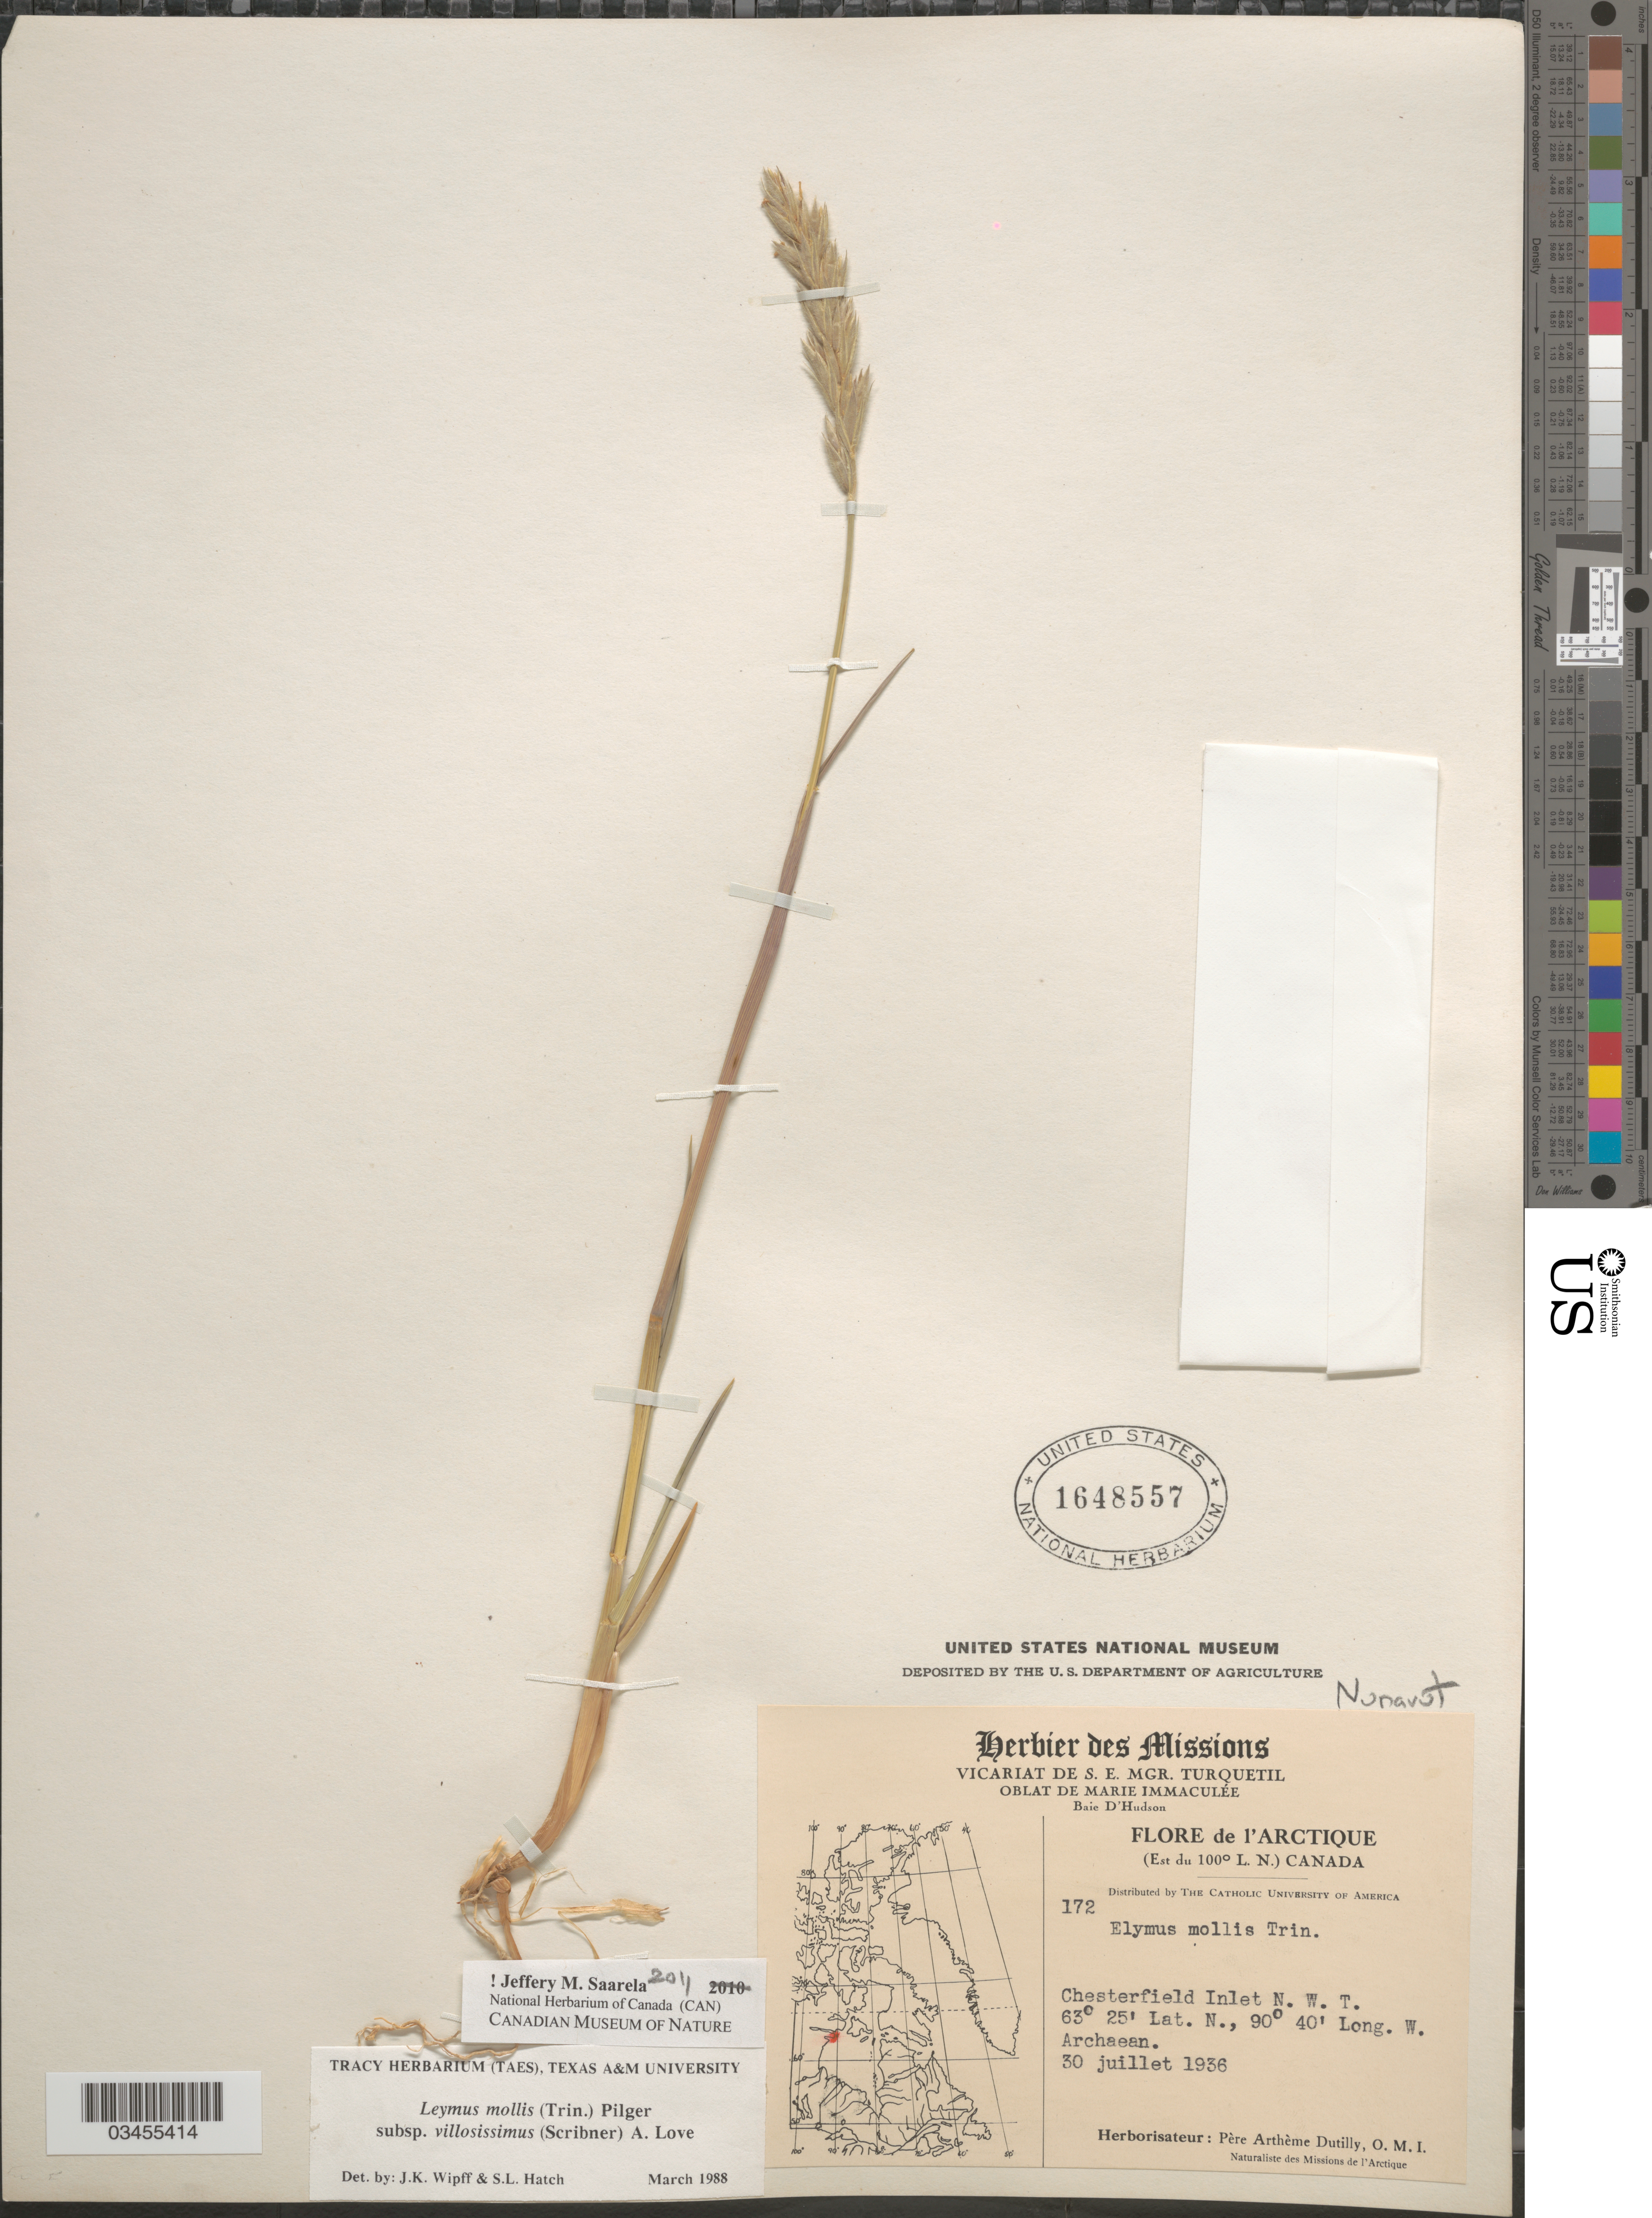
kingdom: Plantae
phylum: Tracheophyta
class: Liliopsida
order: Poales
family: Poaceae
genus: Leymus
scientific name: Leymus mollis subsp. villosissimus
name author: (Scribn.) Á. Löve & D. Löve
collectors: P. Dutilly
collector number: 172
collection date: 1936-07-30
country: Canada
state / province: Nunavut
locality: Nunavut. L'Arctique (Est du 100º L. N.). Southampton Island. Chesterfield Inlet N. W. T. Missions de l'Arctique.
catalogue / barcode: US 1648557